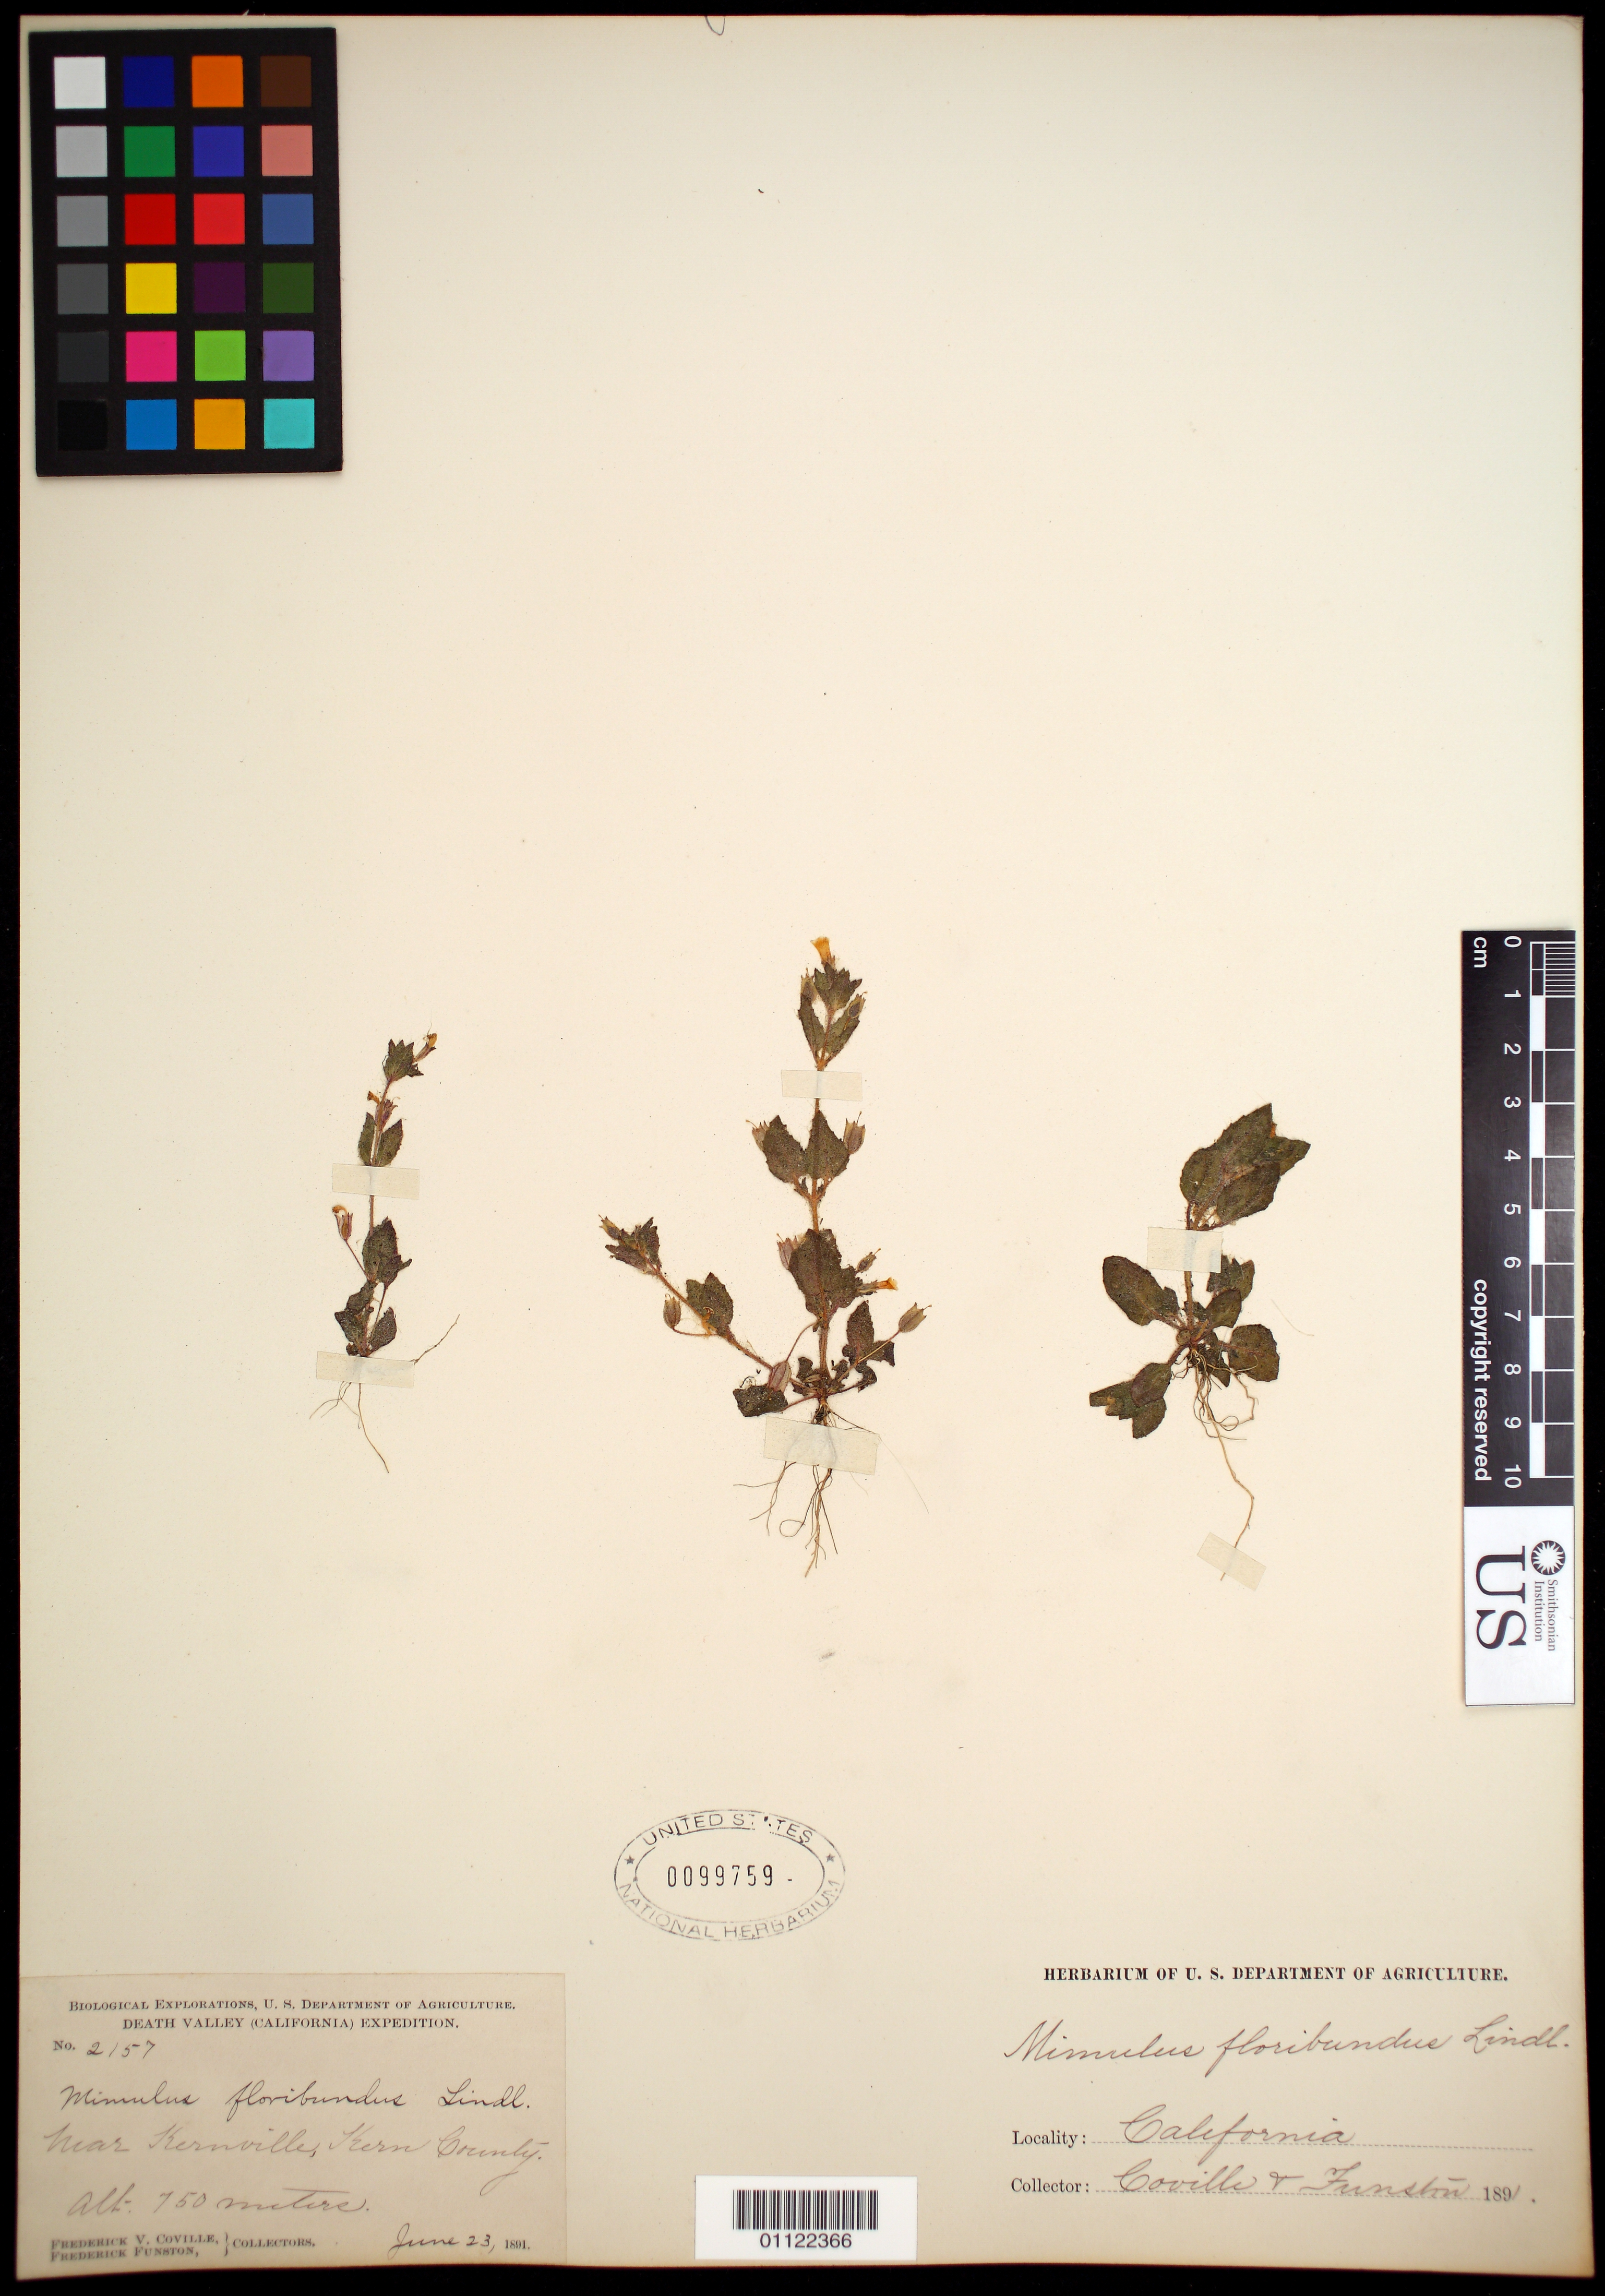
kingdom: Plantae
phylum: Tracheophyta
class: Magnoliopsida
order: Lamiales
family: Phrymaceae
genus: Mimulus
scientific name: Mimulus floribundus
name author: Douglas ex Lindl.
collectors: F. V. Coville & F. Funston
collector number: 2157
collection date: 1891-06-23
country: United States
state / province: California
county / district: Kern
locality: near Kernville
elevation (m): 750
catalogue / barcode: US 99759